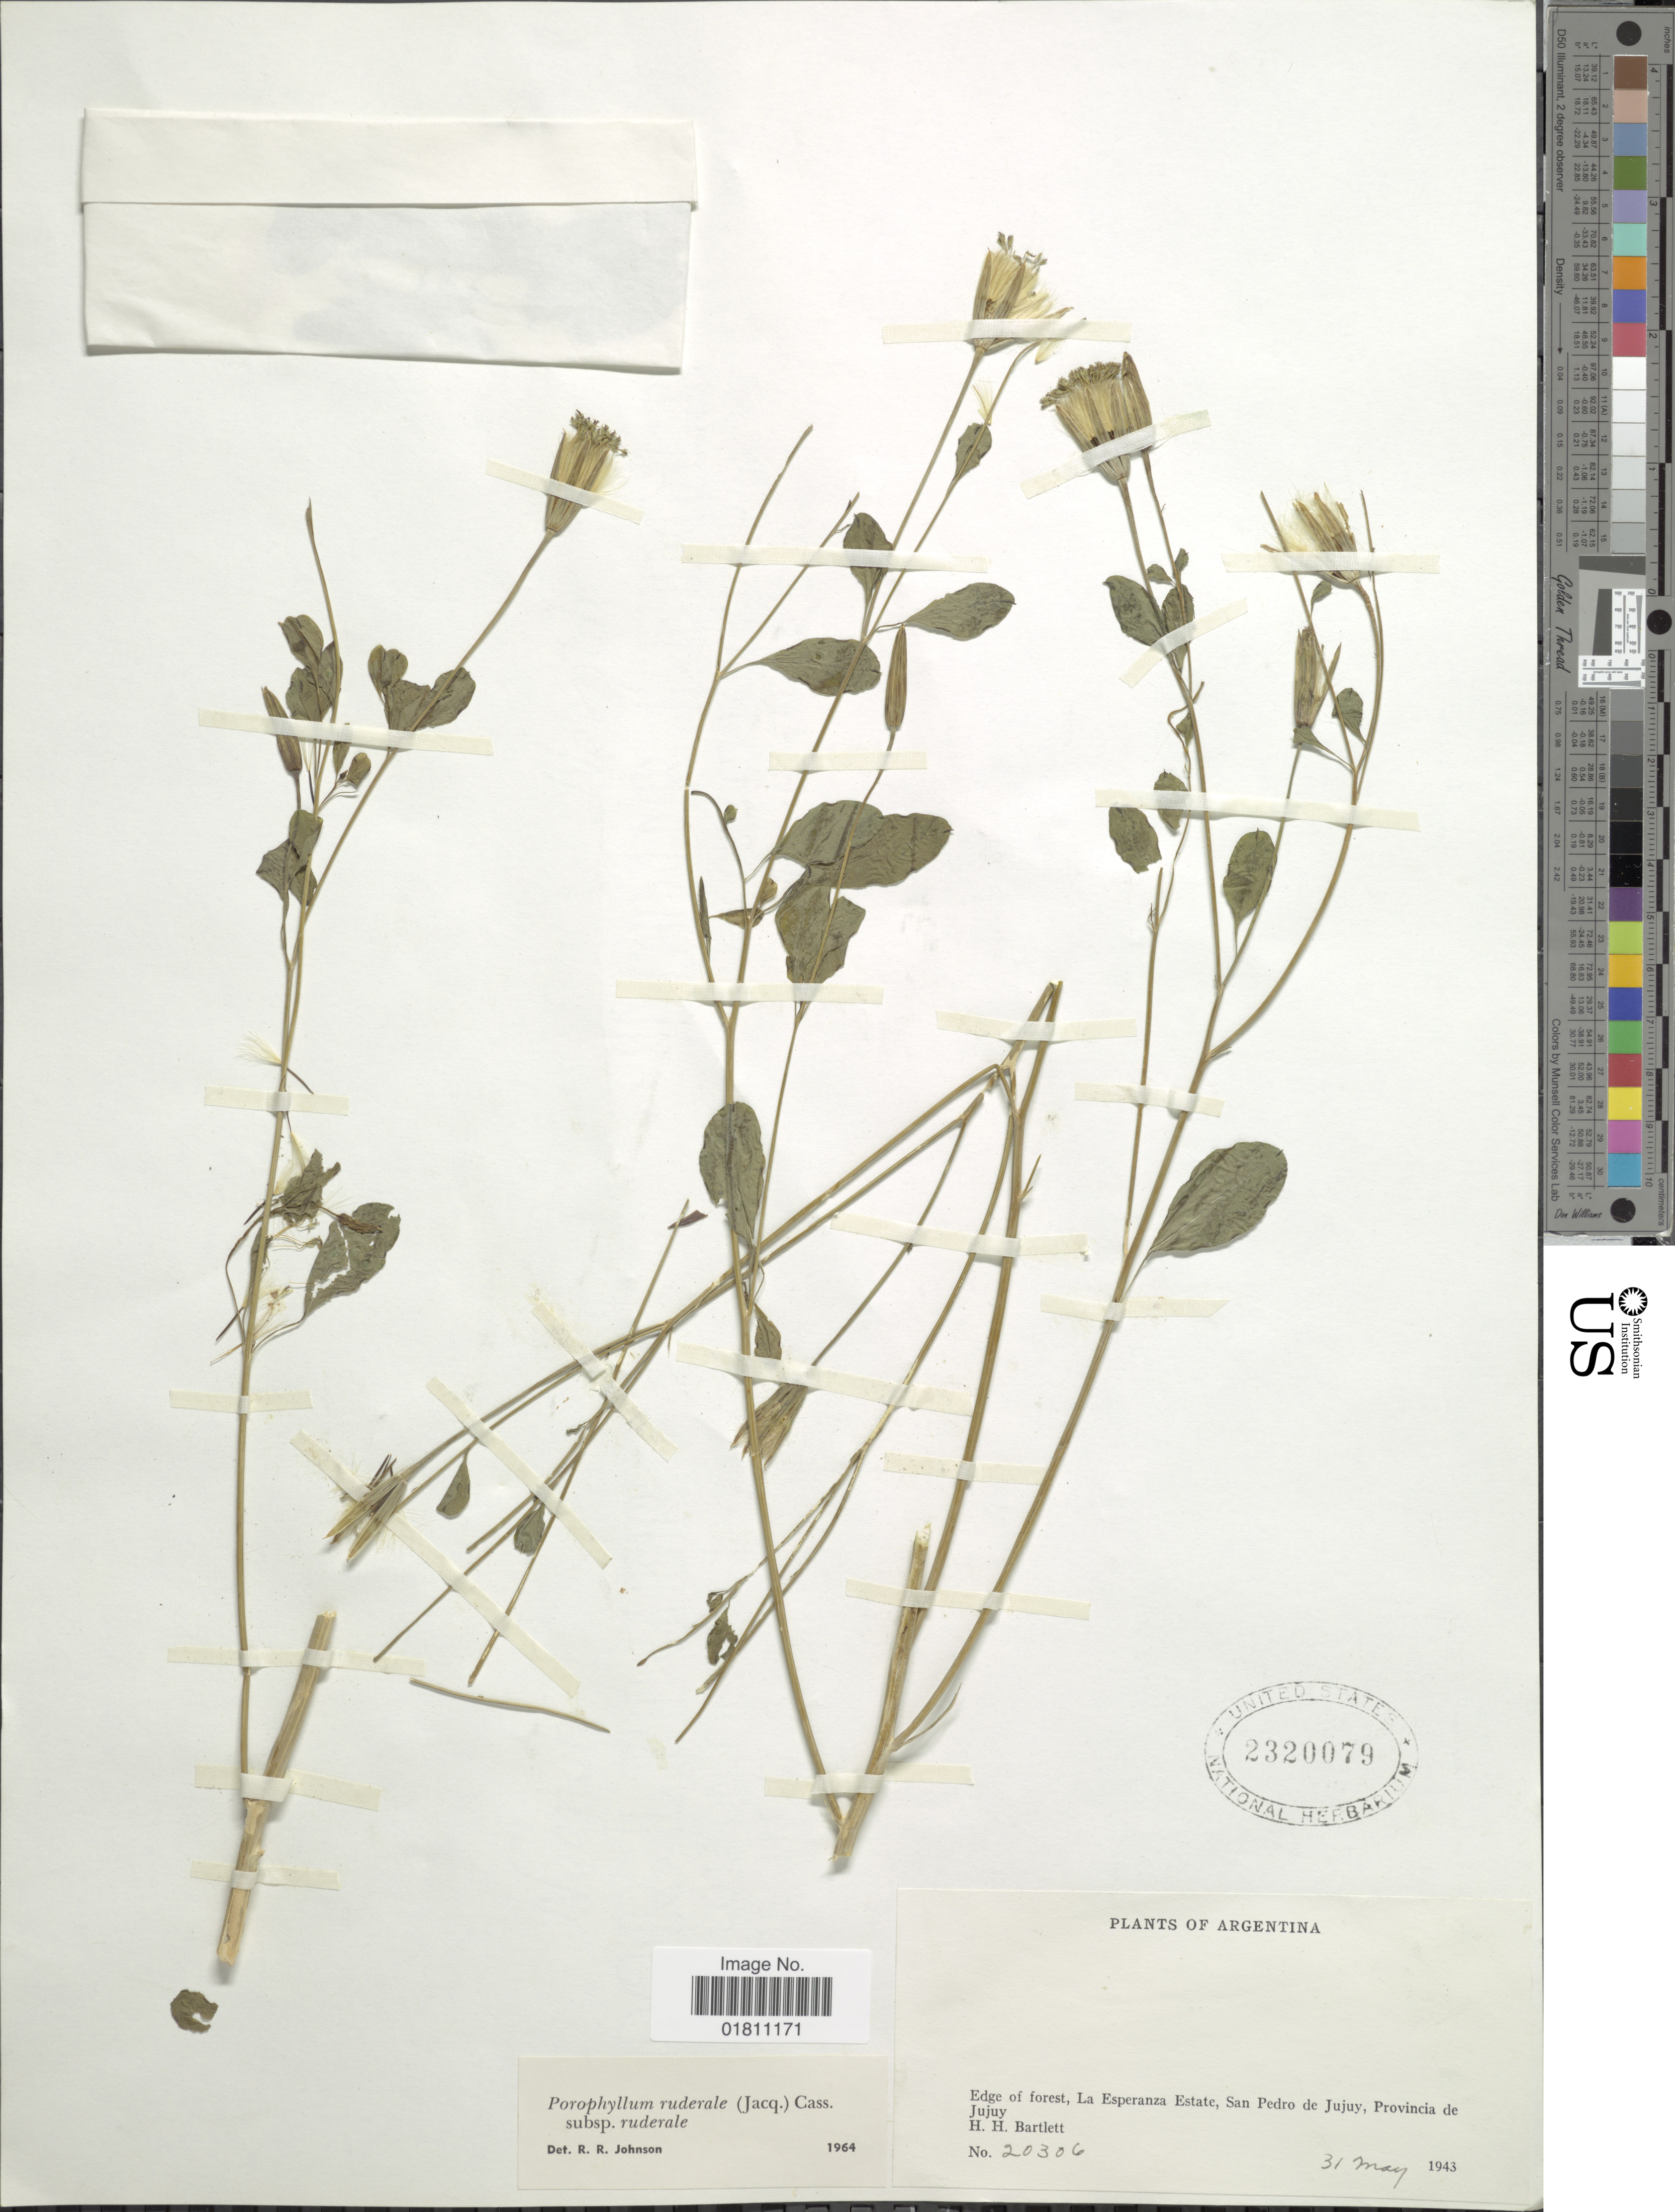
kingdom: Plantae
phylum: Tracheophyta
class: Magnoliopsida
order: Asterales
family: Asteraceae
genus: Porophyllum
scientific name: Porophyllum ruderale subsp. ruderale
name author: (Jacq.) Cass.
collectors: H. H. Bartlett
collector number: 20306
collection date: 1943-05-31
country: Argentina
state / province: Jujuy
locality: La Esperanza Estate, San Pedro de Jujuy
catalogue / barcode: US 2320079